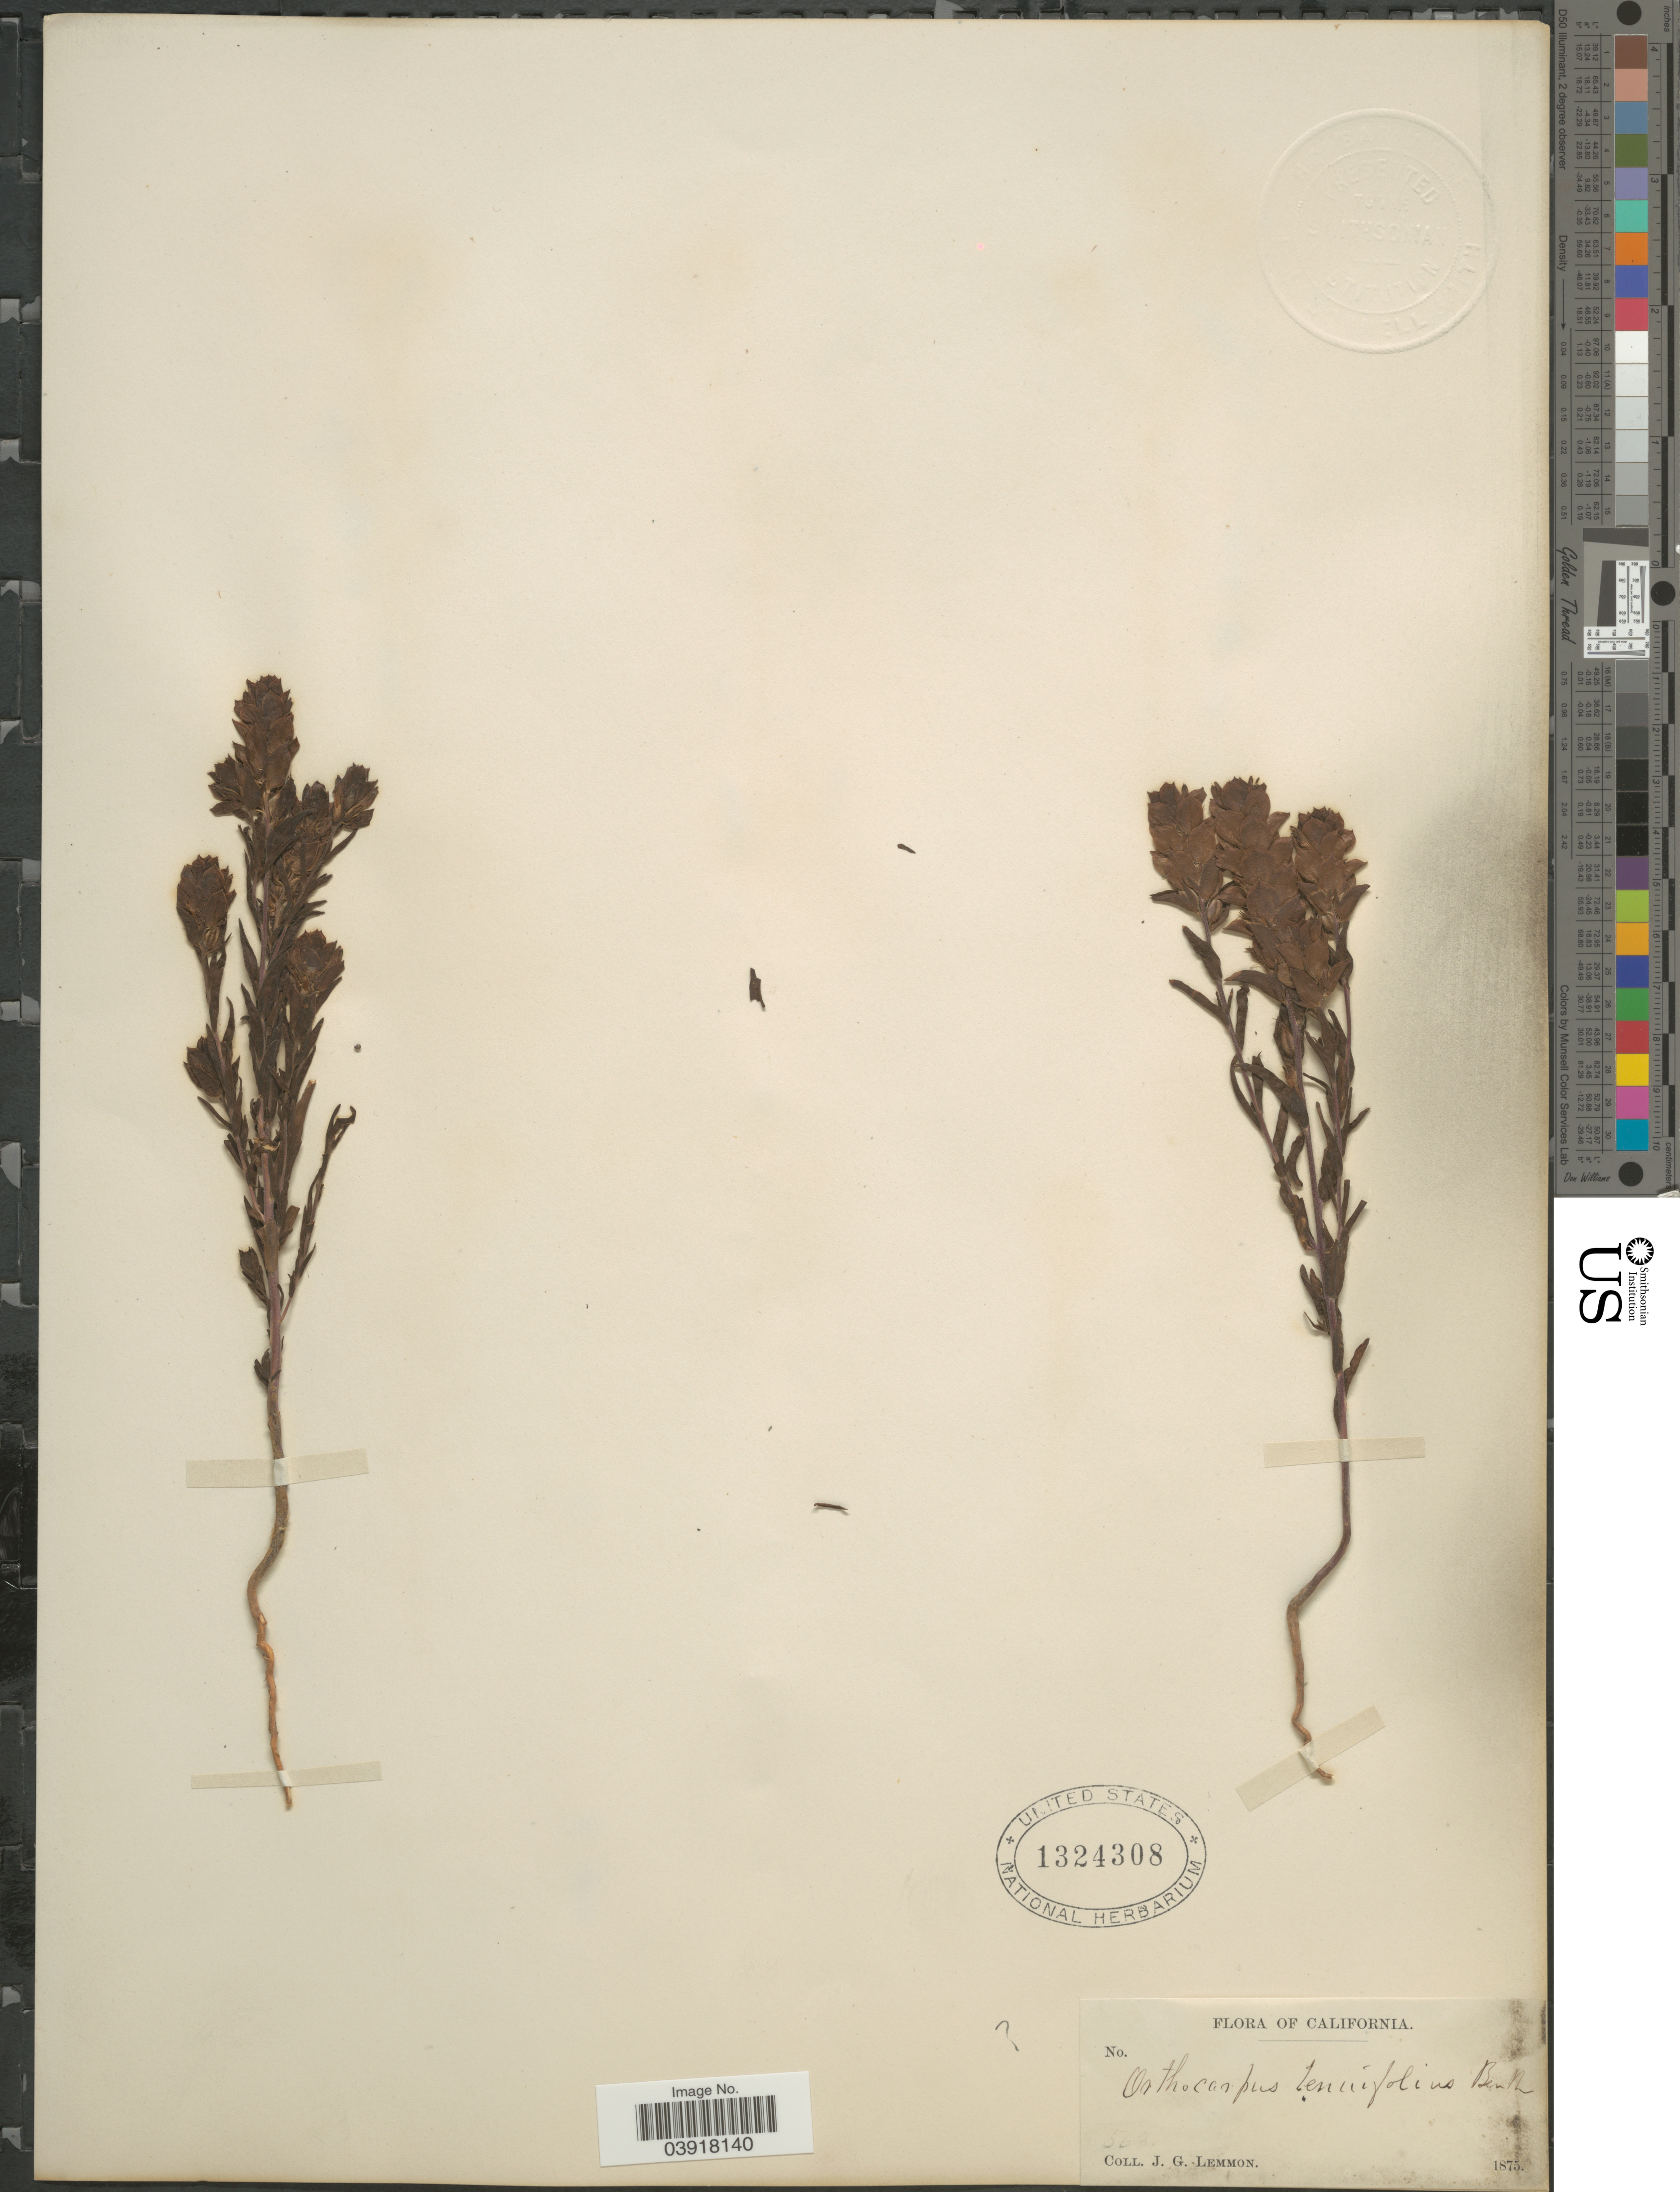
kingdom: Plantae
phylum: Tracheophyta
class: Magnoliopsida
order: Lamiales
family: Orobanchaceae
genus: Orthocarpus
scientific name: Orthocarpus sp.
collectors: J. Lemmon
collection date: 1875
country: United States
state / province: California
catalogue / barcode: US 1324308